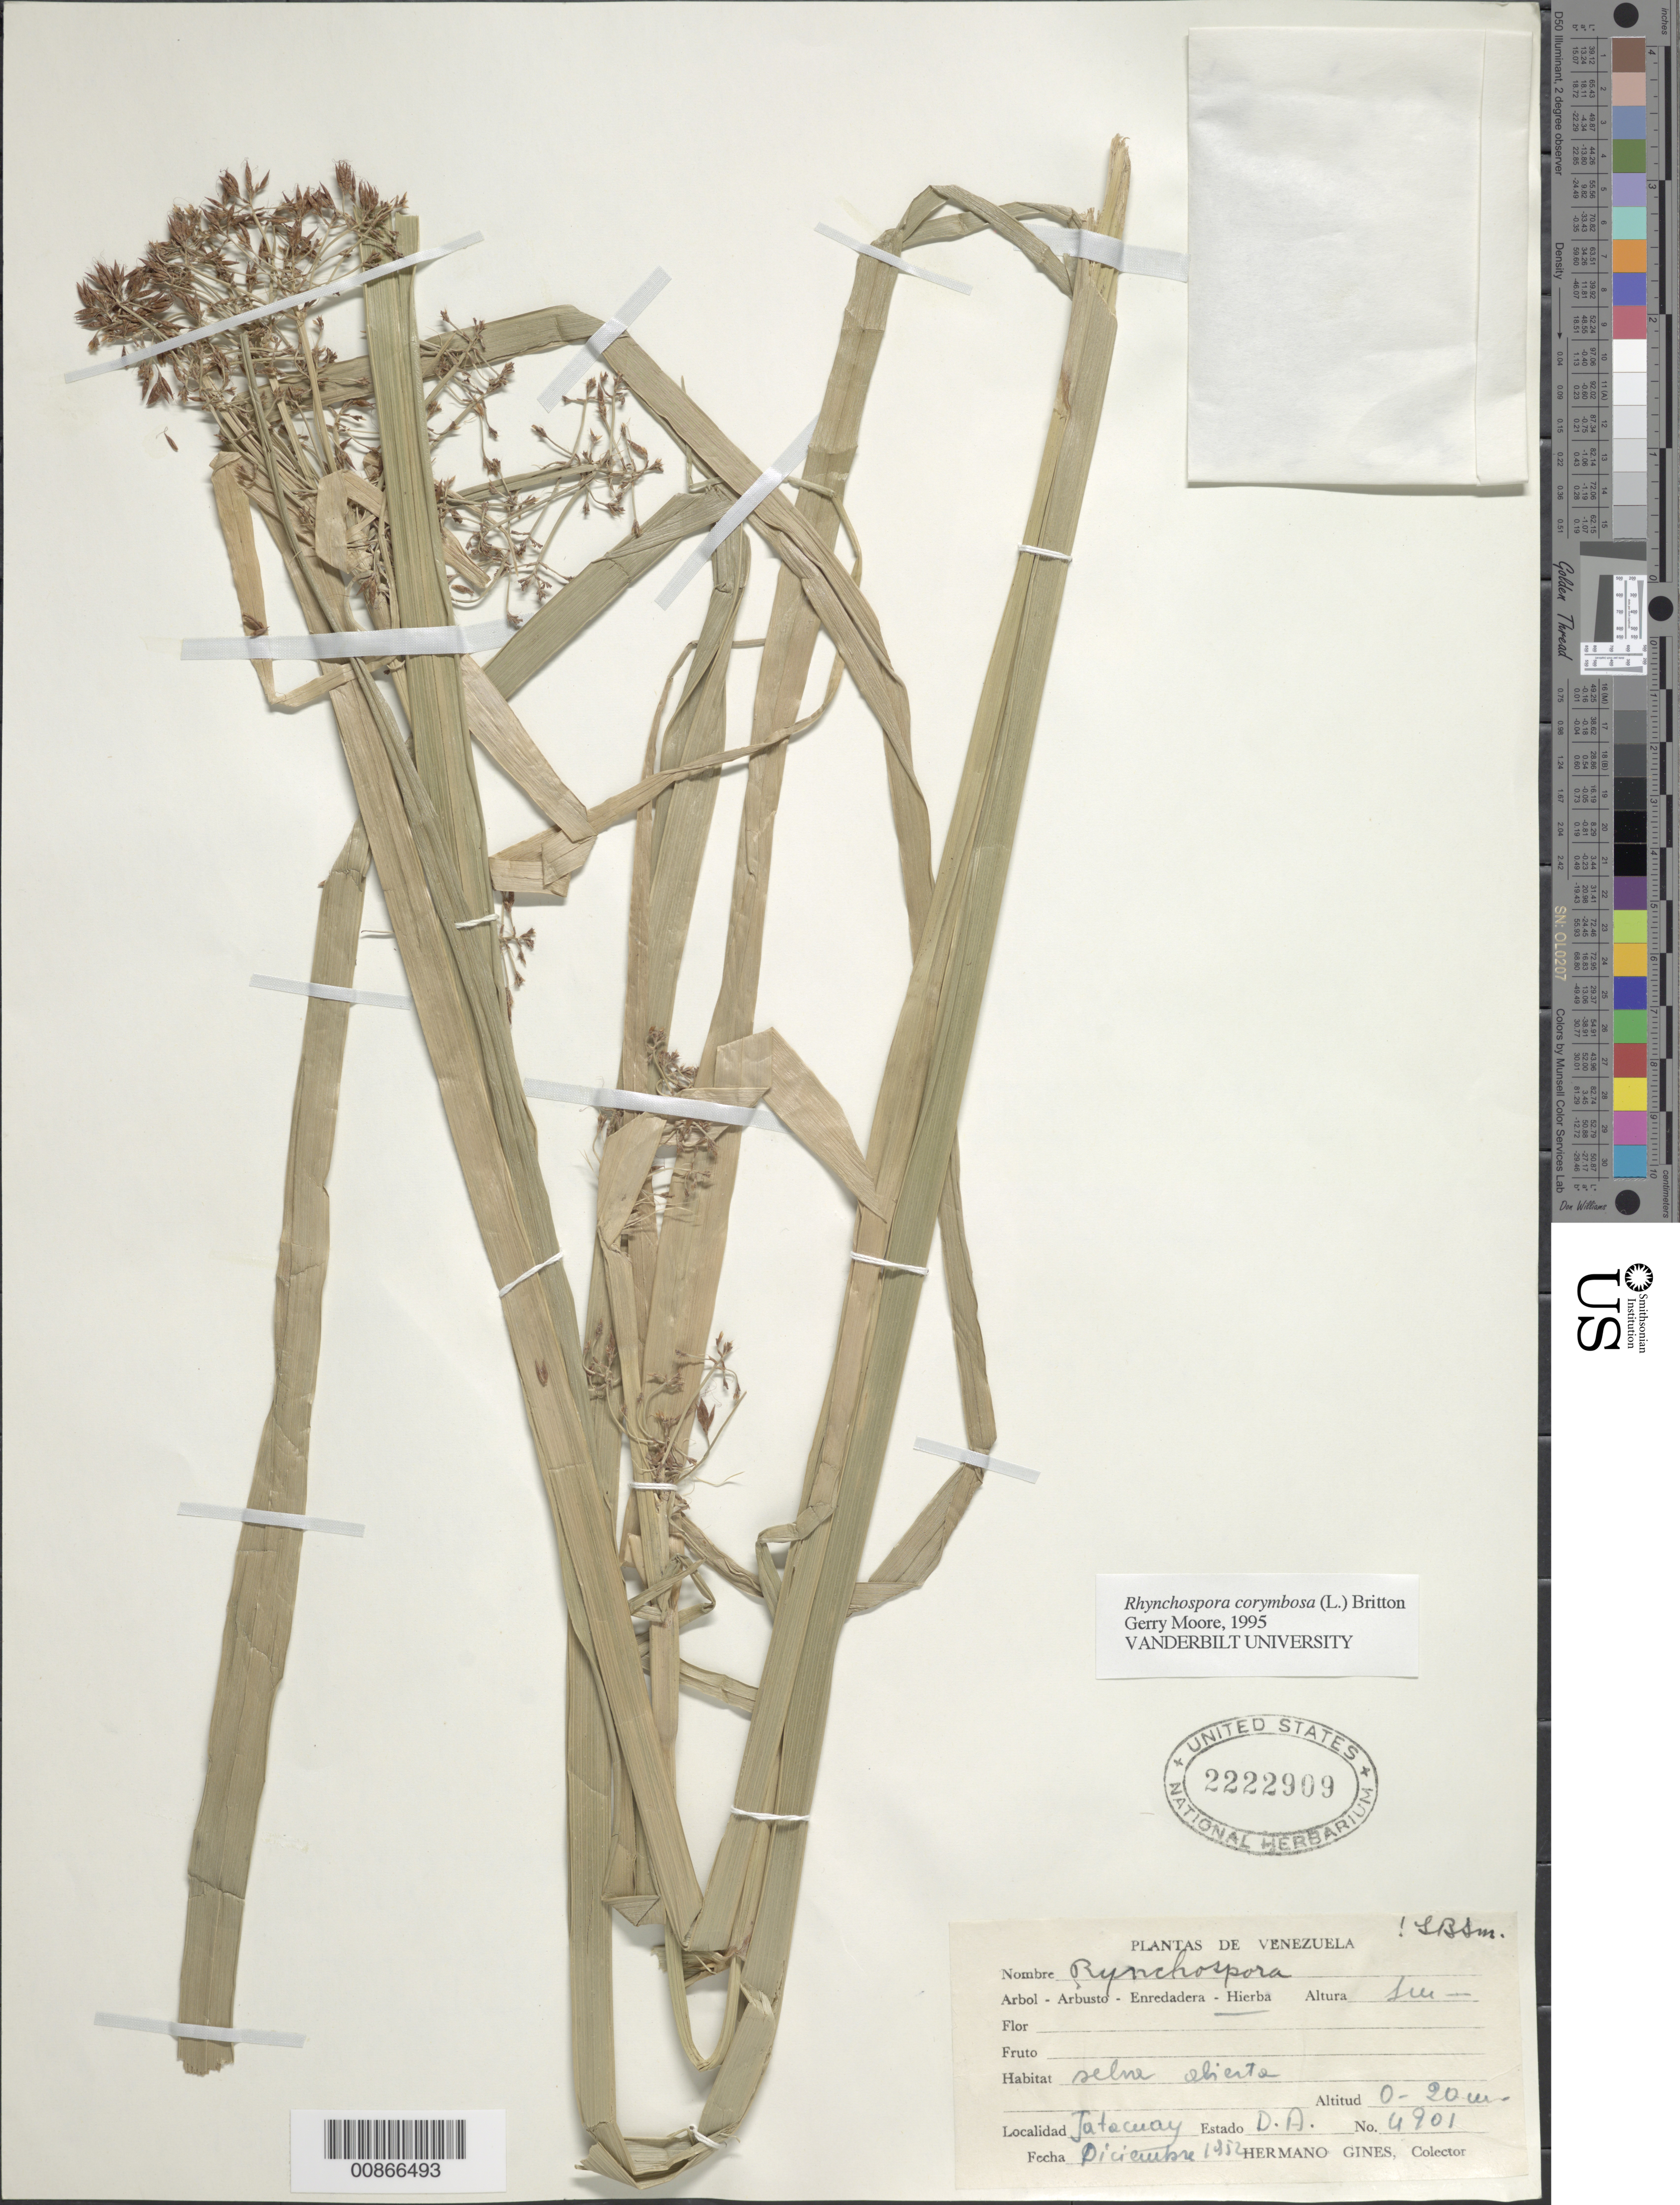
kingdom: Plantae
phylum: Tracheophyta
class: Liliopsida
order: Poales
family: Cyperaceae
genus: Rhynchospora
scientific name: Rhynchospora corymbosa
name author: (L.) Britton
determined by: Moore, G. T.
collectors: H. Gines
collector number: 4901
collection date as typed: Dec-52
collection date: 1952-12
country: Venezuela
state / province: Delta Amacuro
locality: Jotacuay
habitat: Selva abierta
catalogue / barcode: US 2222909